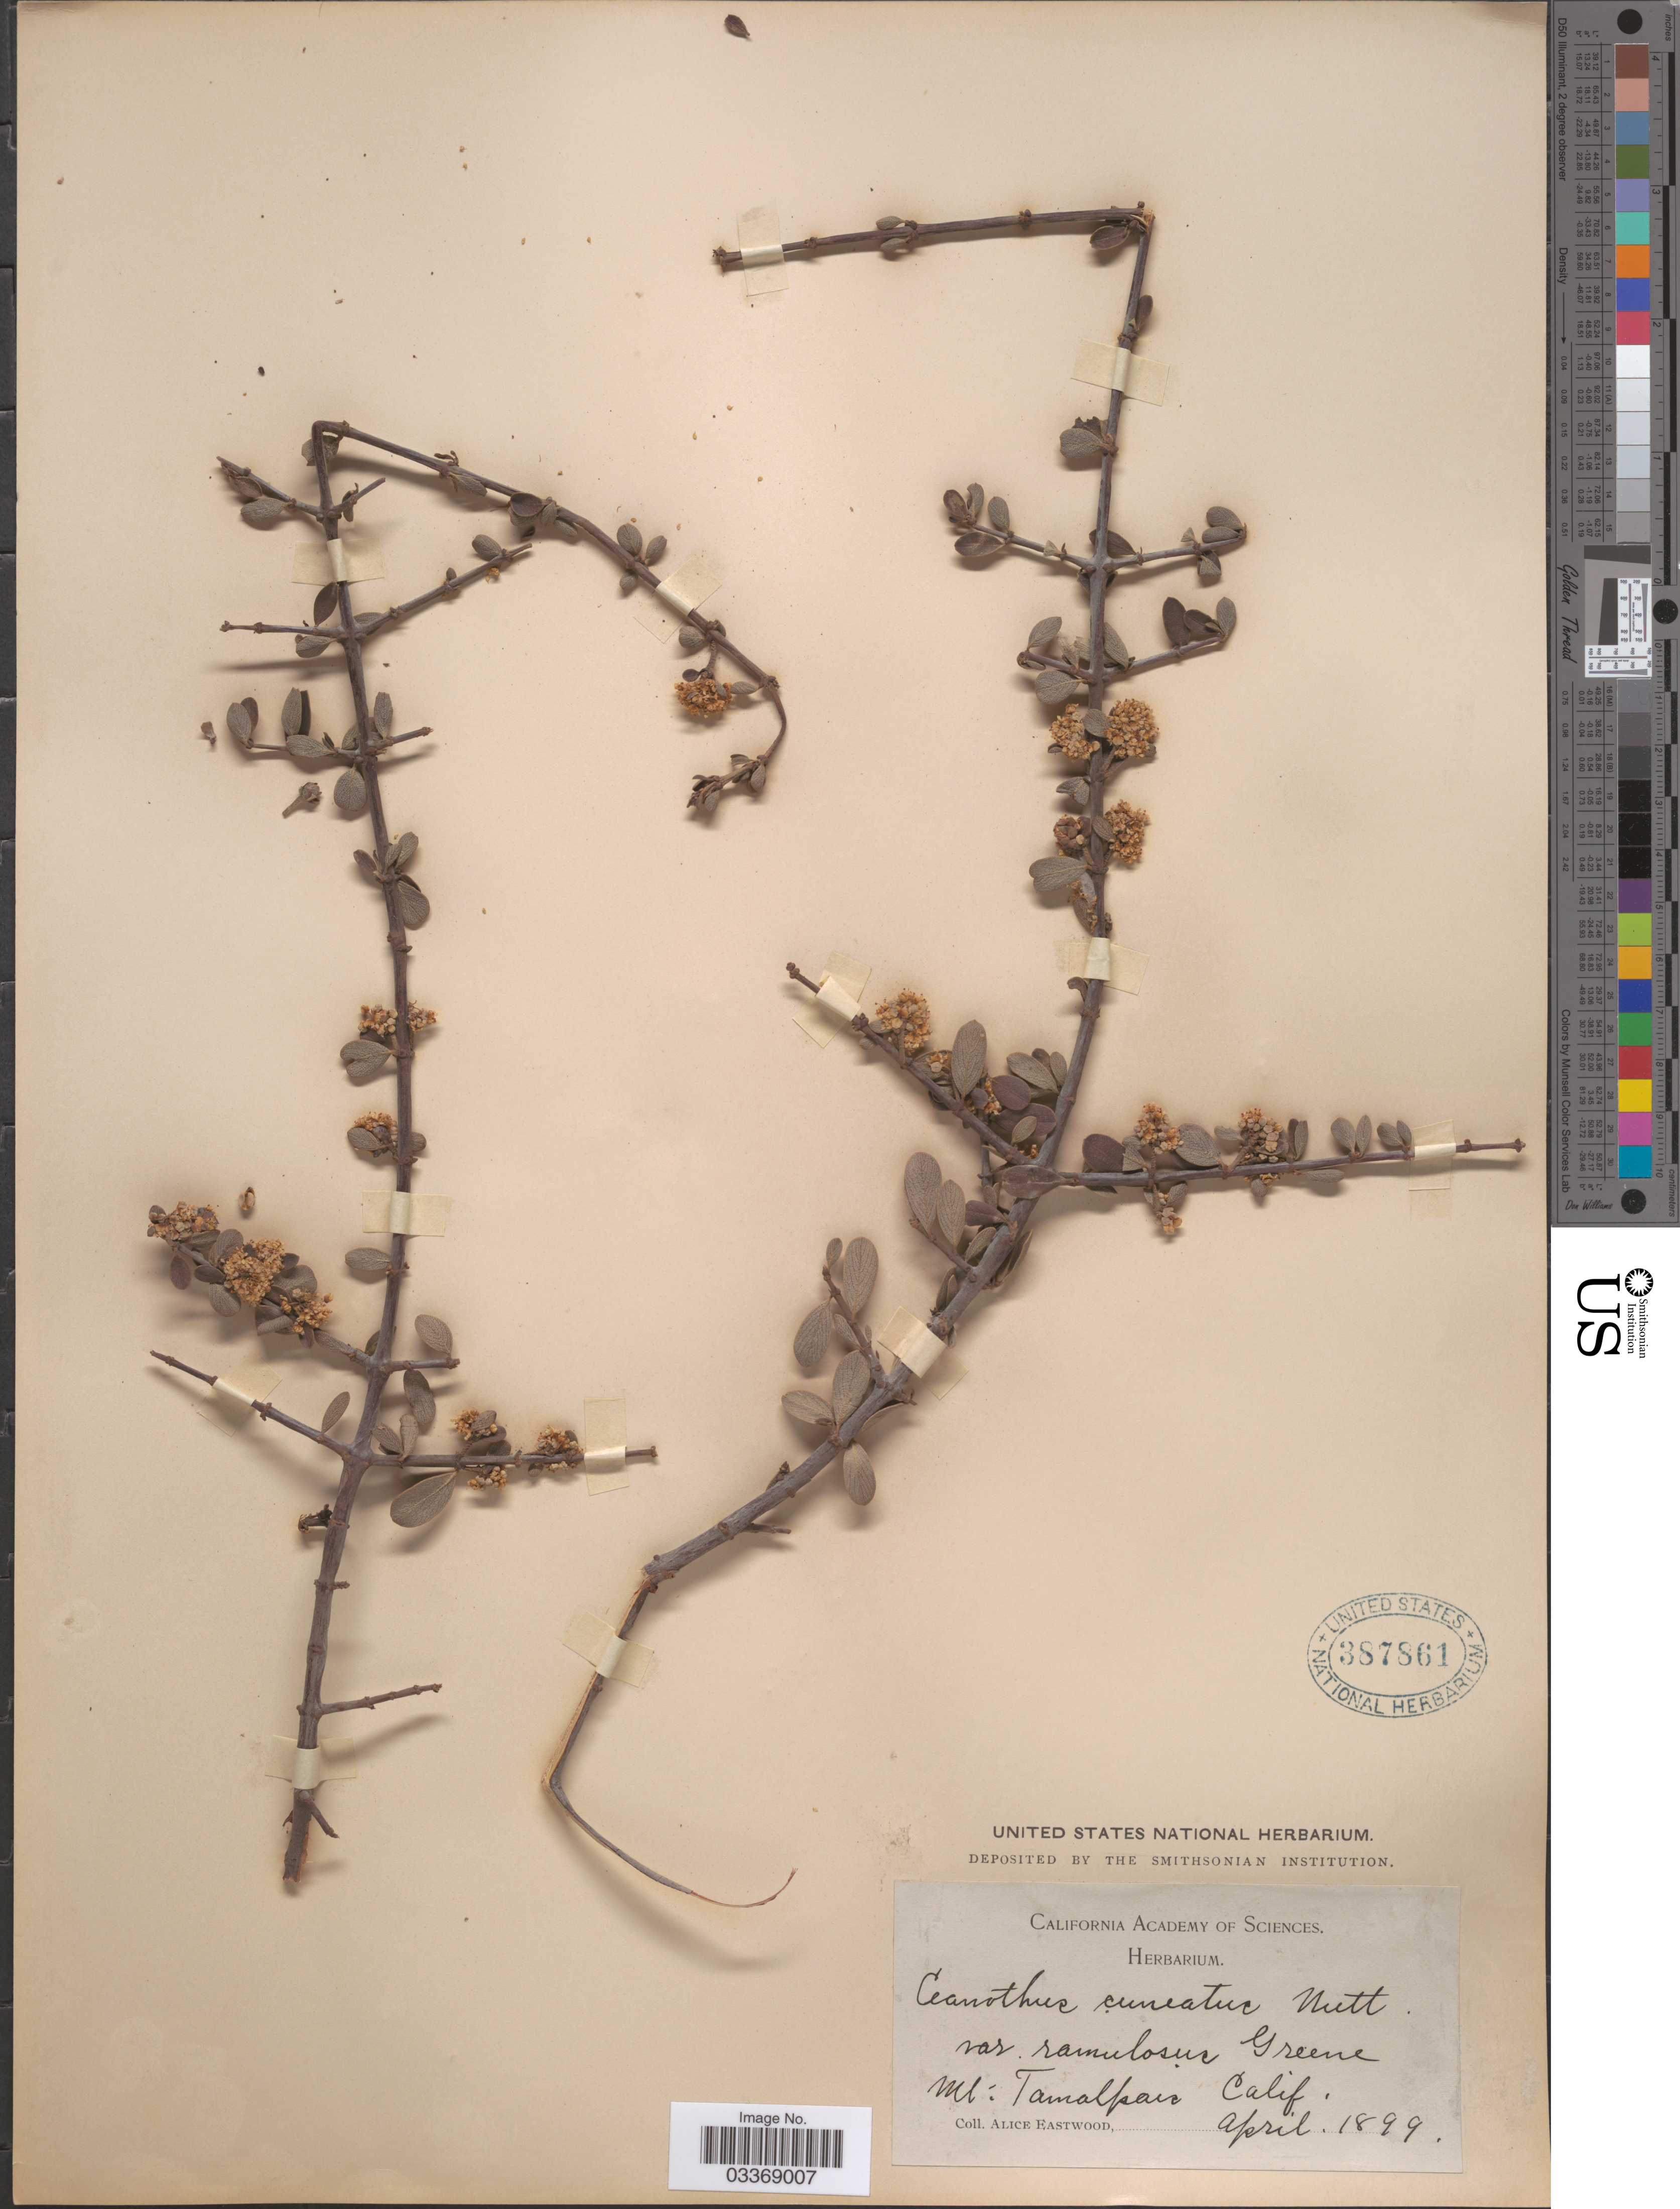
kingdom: Plantae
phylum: Tracheophyta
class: Magnoliopsida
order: Rosales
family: Rhamnaceae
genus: Ceanothus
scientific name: Ceanothus cuneatus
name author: (Hook.) Nutt.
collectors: A. Eastwood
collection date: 1899-04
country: United States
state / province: California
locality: Mt. Tamalpais.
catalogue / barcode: US 387861